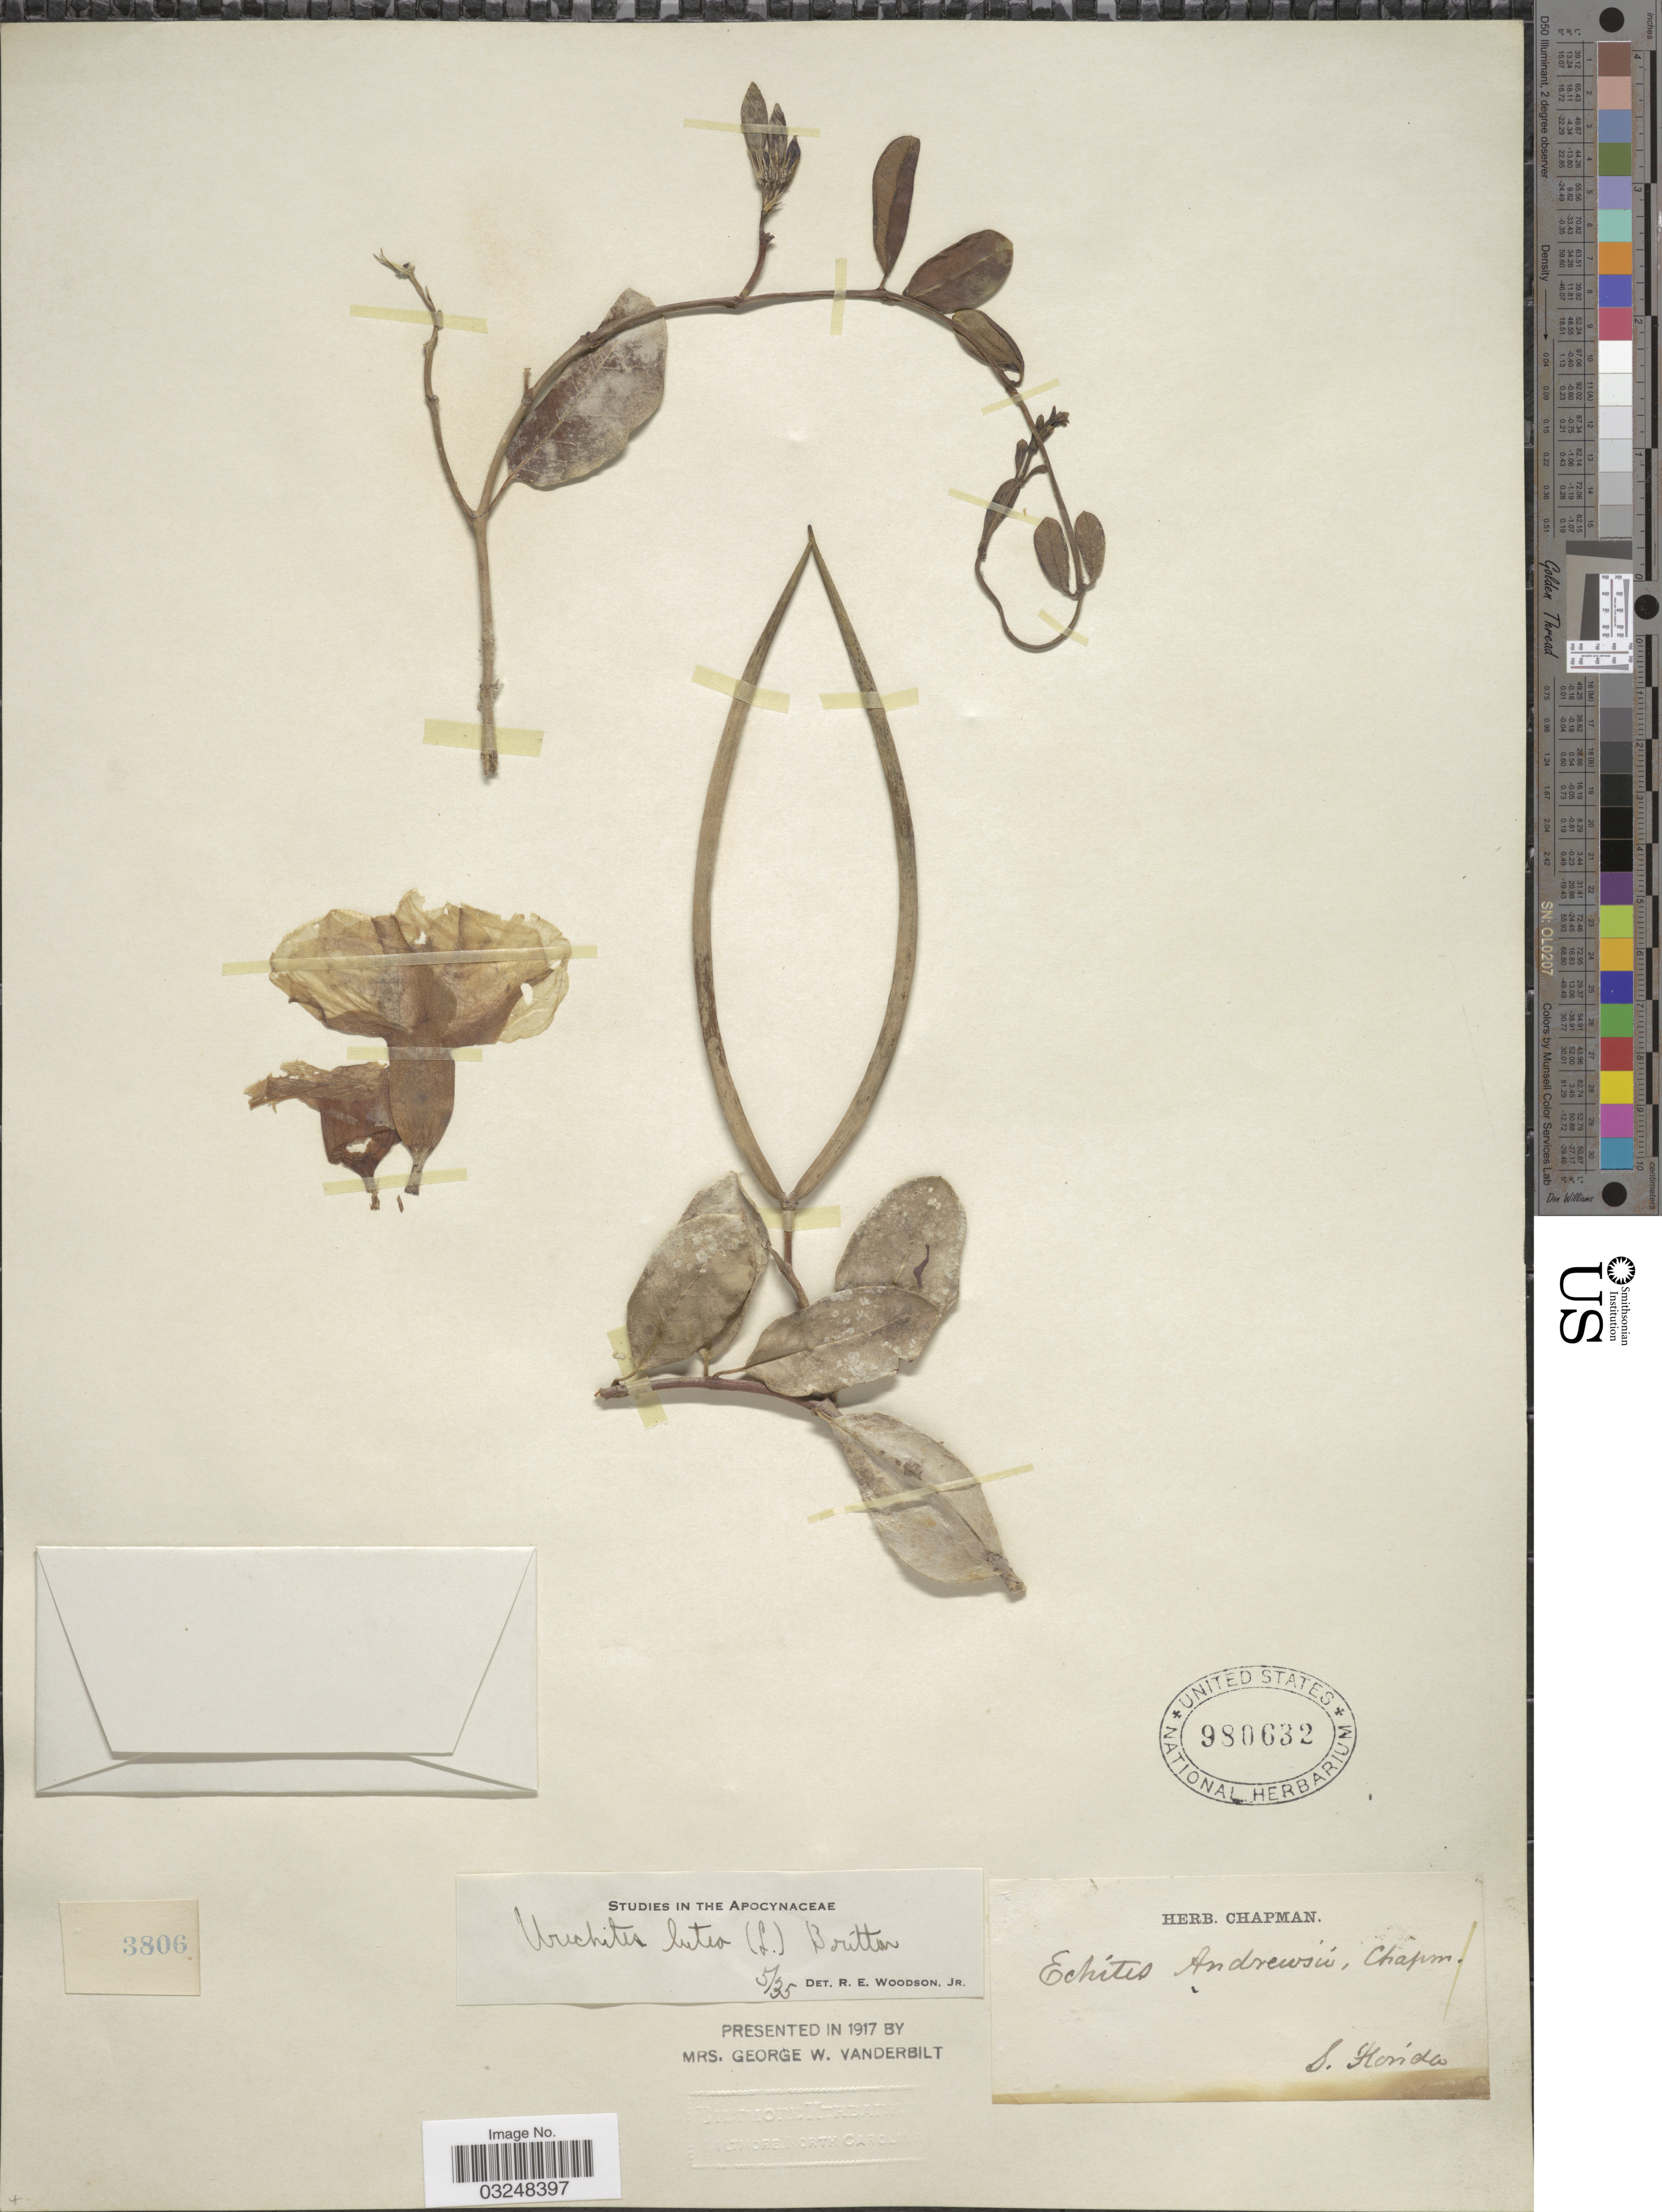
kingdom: Plantae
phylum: Tracheophyta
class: Magnoliopsida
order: Gentianales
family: Apocynaceae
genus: Urechites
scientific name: Urechites lutea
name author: (L.) Britton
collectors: ex herb. Chapman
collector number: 3806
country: United States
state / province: Florida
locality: S. Florida.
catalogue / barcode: US 980632